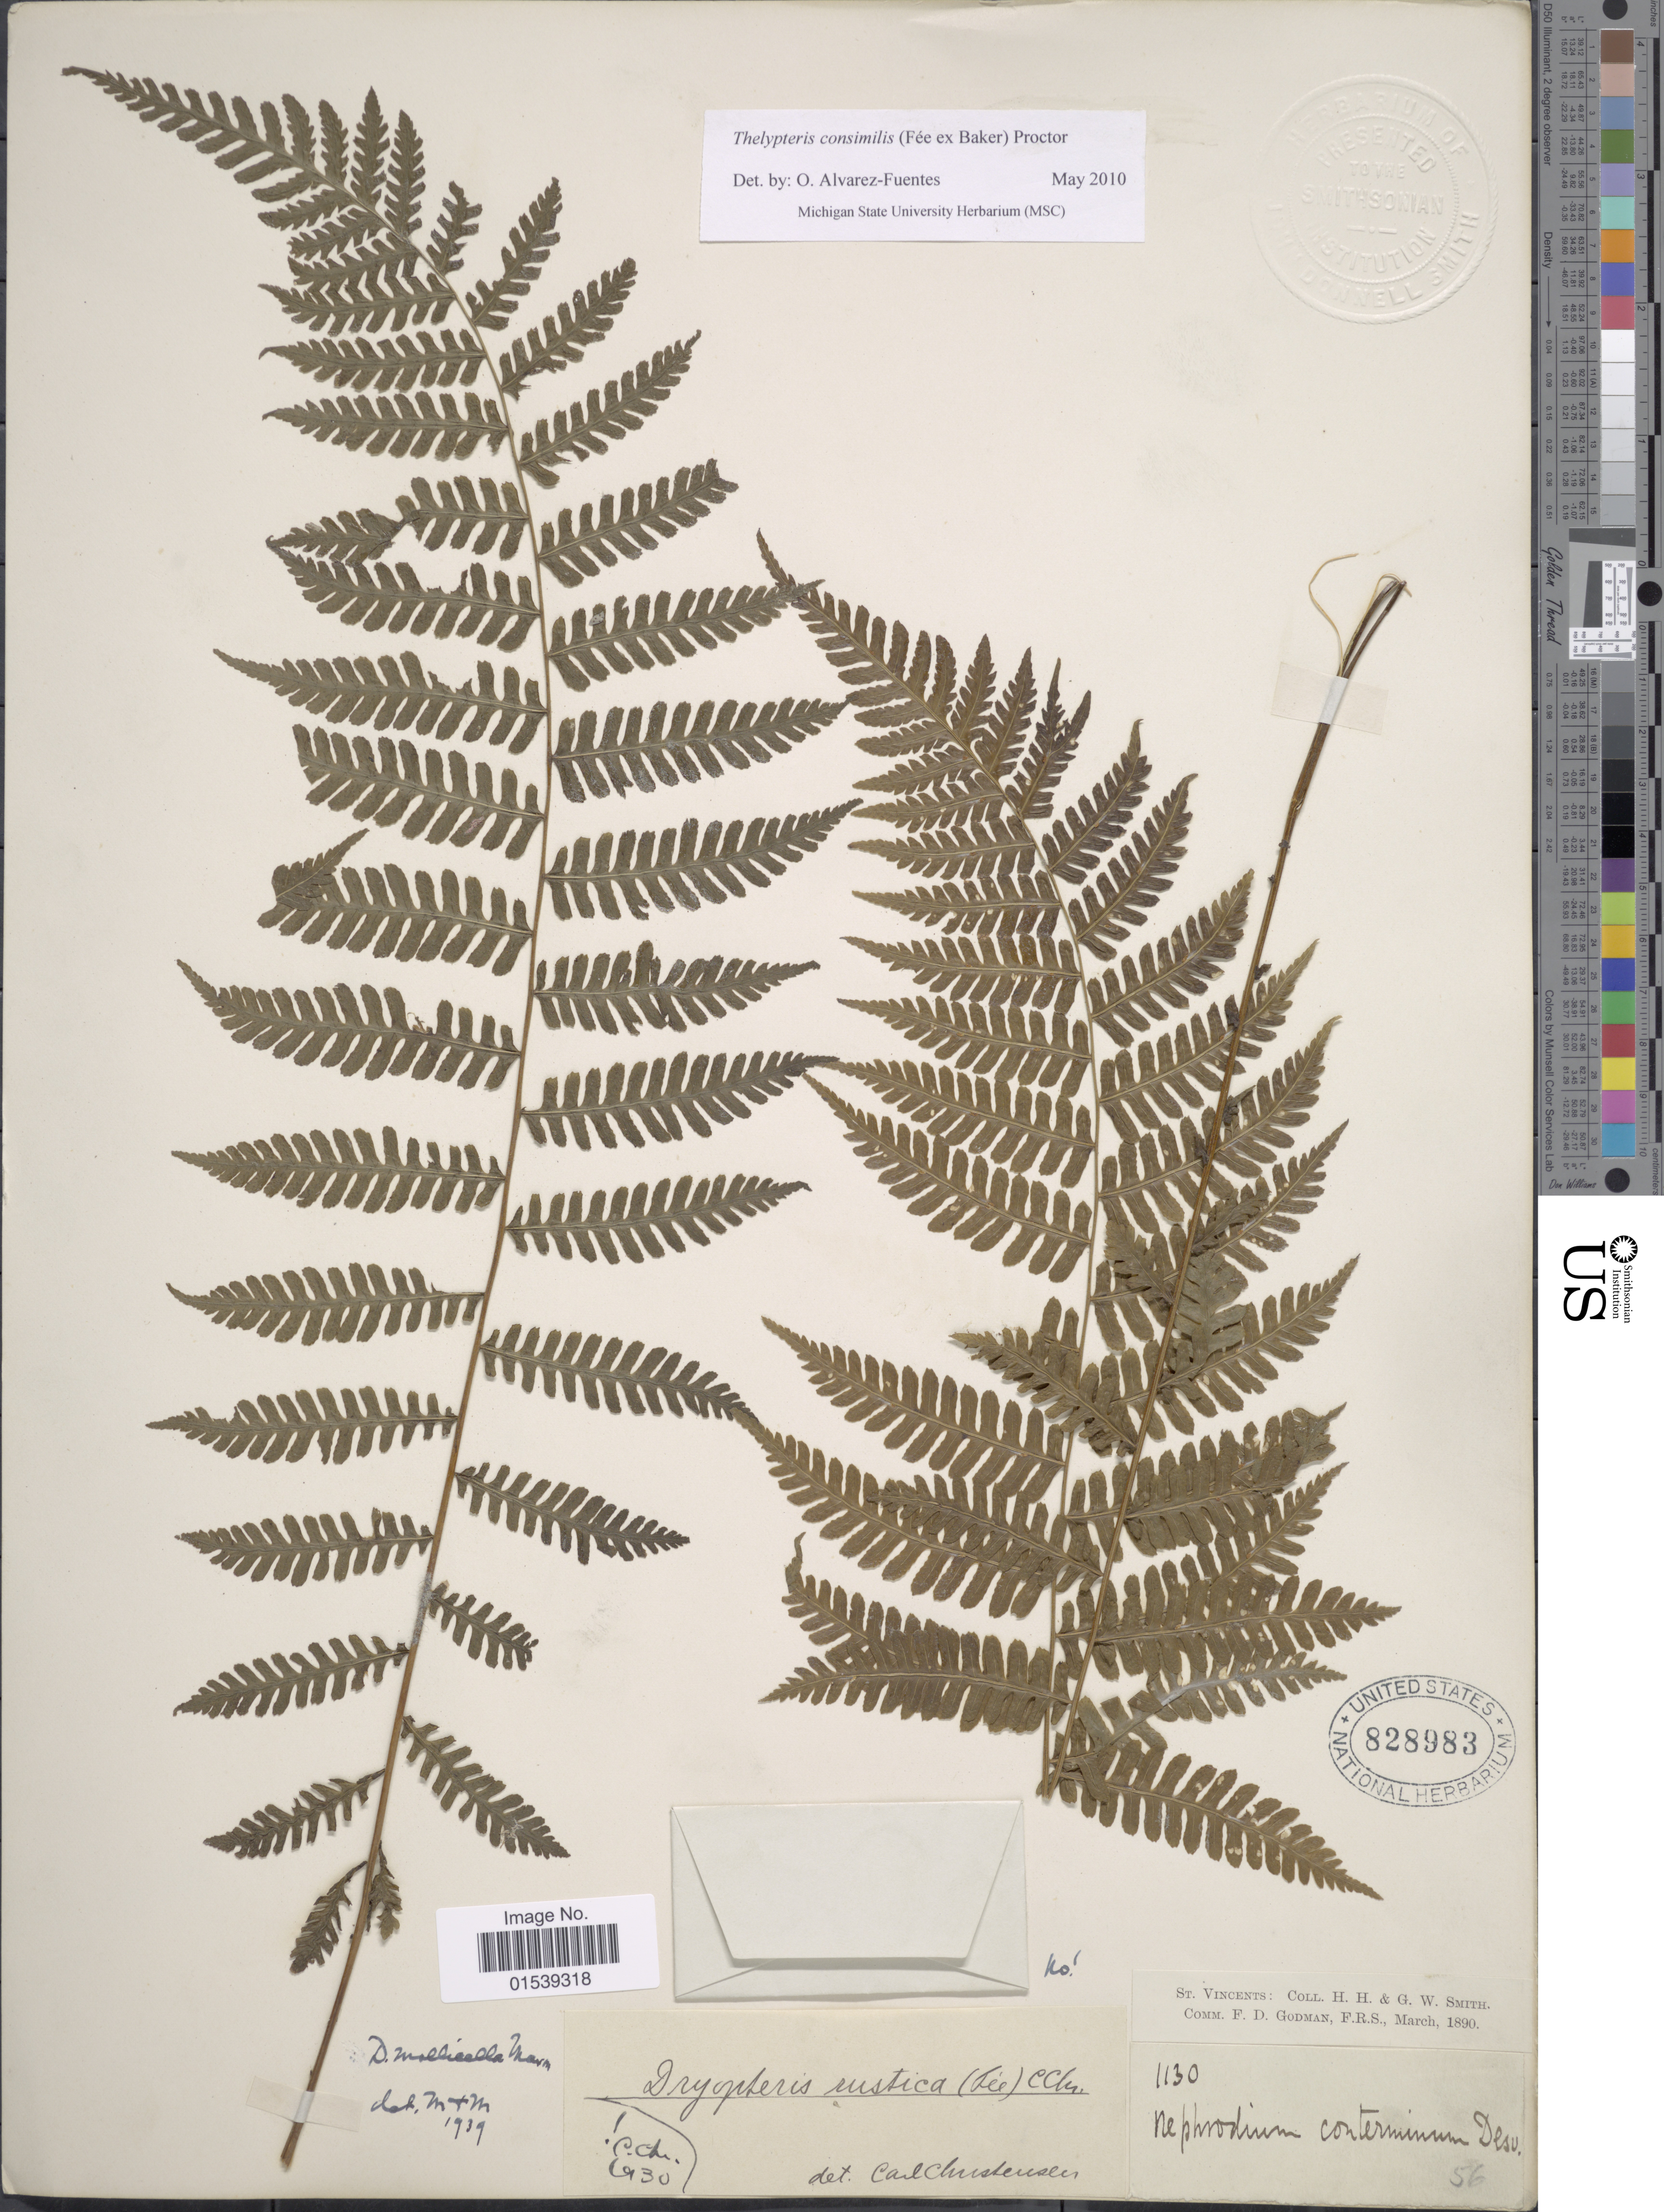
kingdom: Plantae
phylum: Tracheophyta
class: Polypodiopsida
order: Polypodiales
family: Thelypteridaceae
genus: Amauropelta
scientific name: Amauropelta gracilis ined. 2015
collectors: H. H. Smith & G. Smith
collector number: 1130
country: St. Vincent - Grenadines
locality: St. Vincents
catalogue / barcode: US 828983